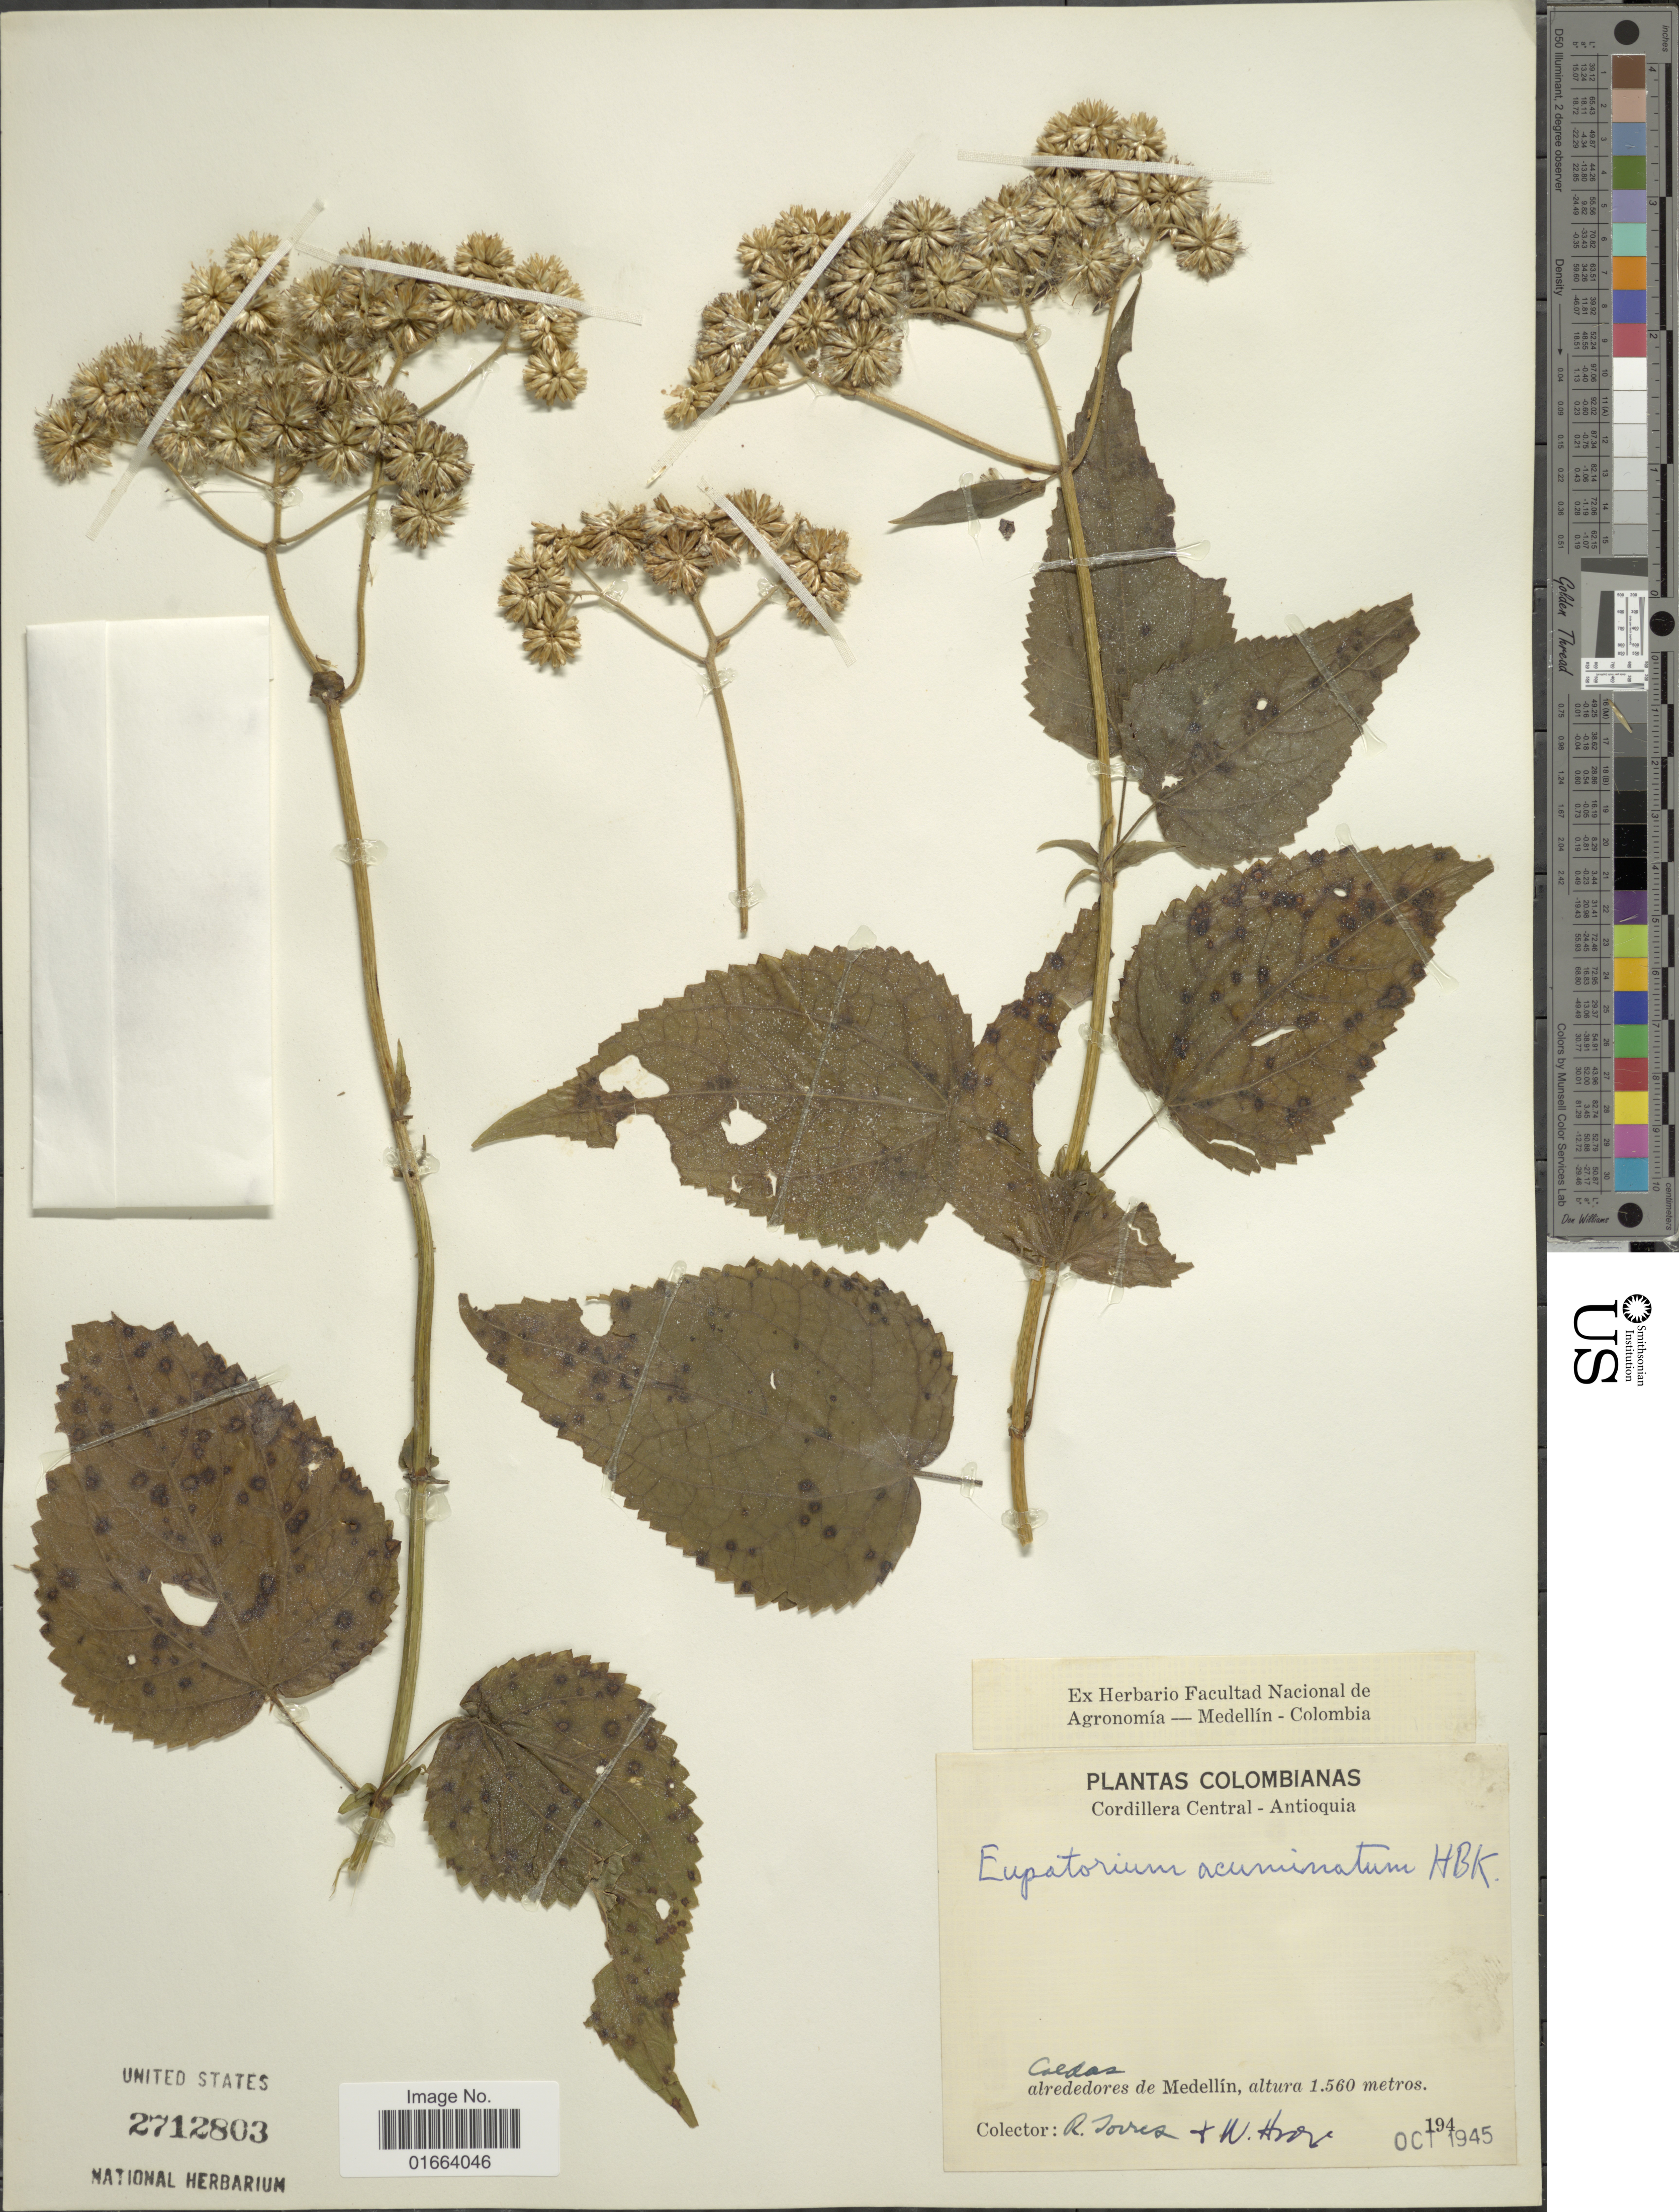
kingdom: Plantae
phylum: Tracheophyta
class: Magnoliopsida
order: Asterales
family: Asteraceae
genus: Critoniella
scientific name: Critoniella acuminata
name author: (Kunth) R.M. King & H. Rob.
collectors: R. Torres & W. J. Hooker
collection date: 1945-10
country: Colombia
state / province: Caldas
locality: Alrededores de Medellín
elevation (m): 1560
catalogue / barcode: US 2712803